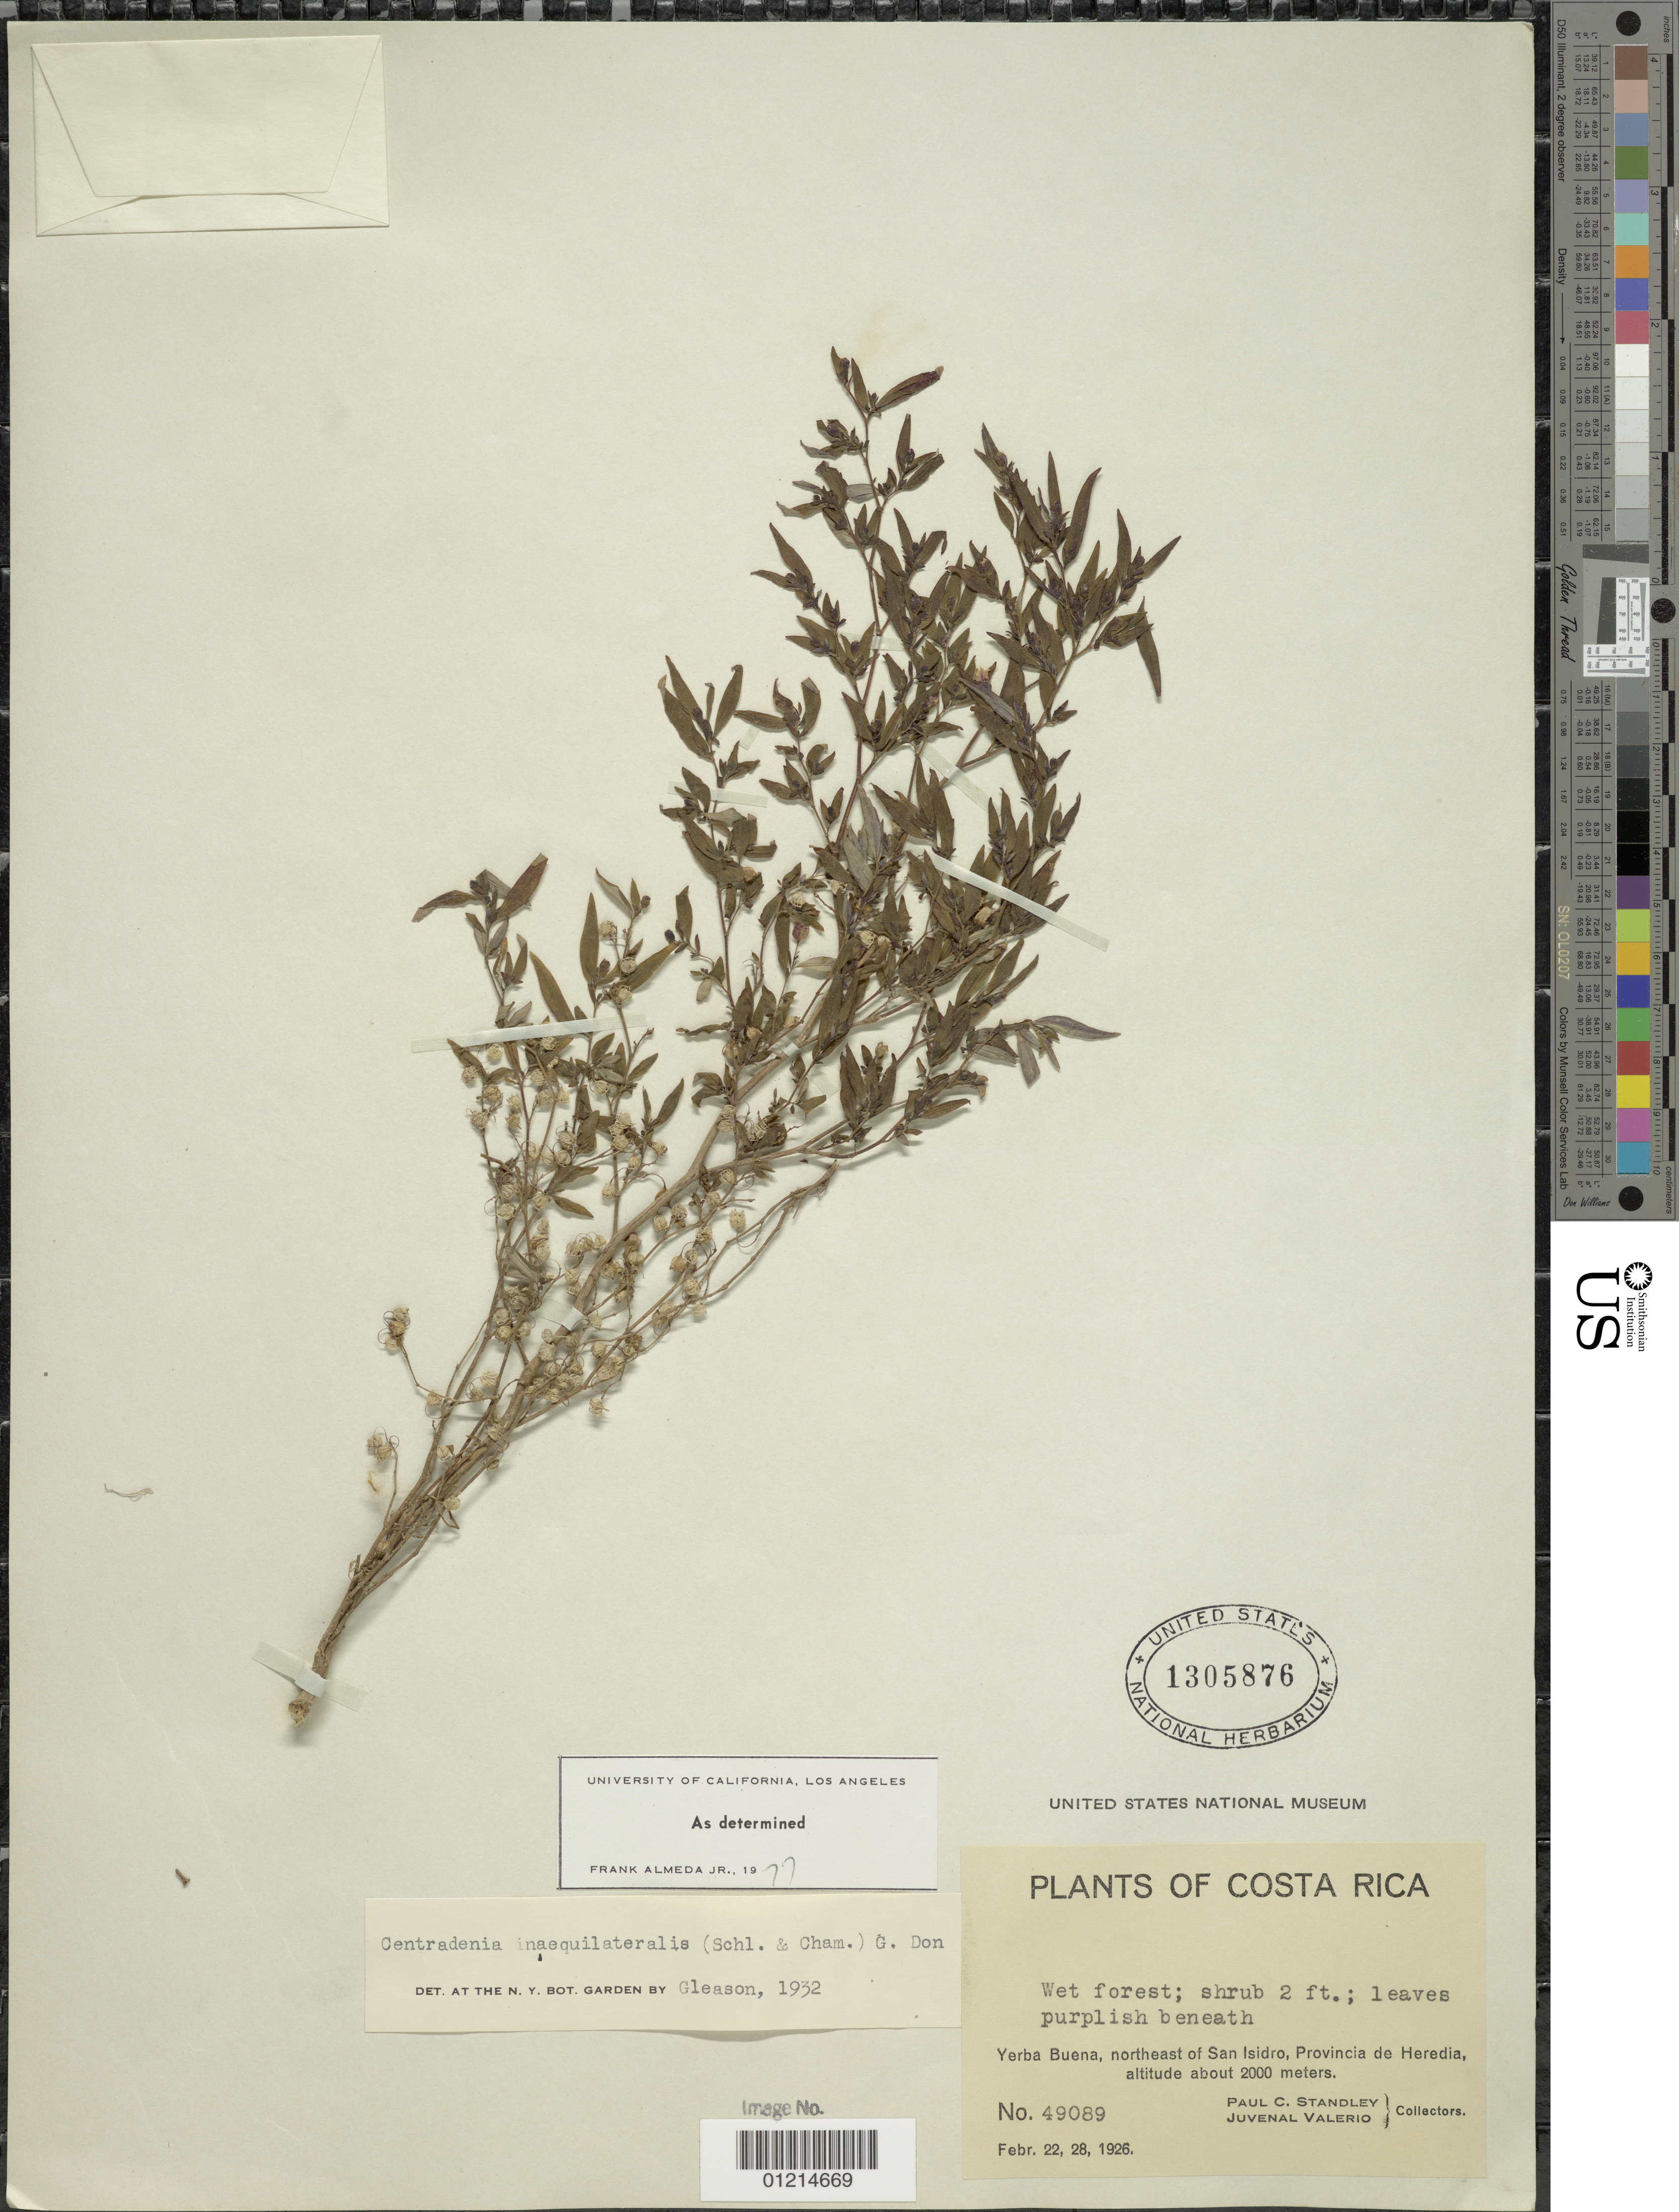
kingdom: Plantae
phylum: Tracheophyta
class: Magnoliopsida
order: Myrtales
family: Melastomataceae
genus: Centradenia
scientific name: Centradenia inaequilateralis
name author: (Gleason) G. Don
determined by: Gleason, --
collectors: P. C. Standley & J. Valerio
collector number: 49089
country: Costa Rica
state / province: Heredia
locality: Yerba Buena, NE of San Isidro.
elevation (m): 2000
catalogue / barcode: US 1305876